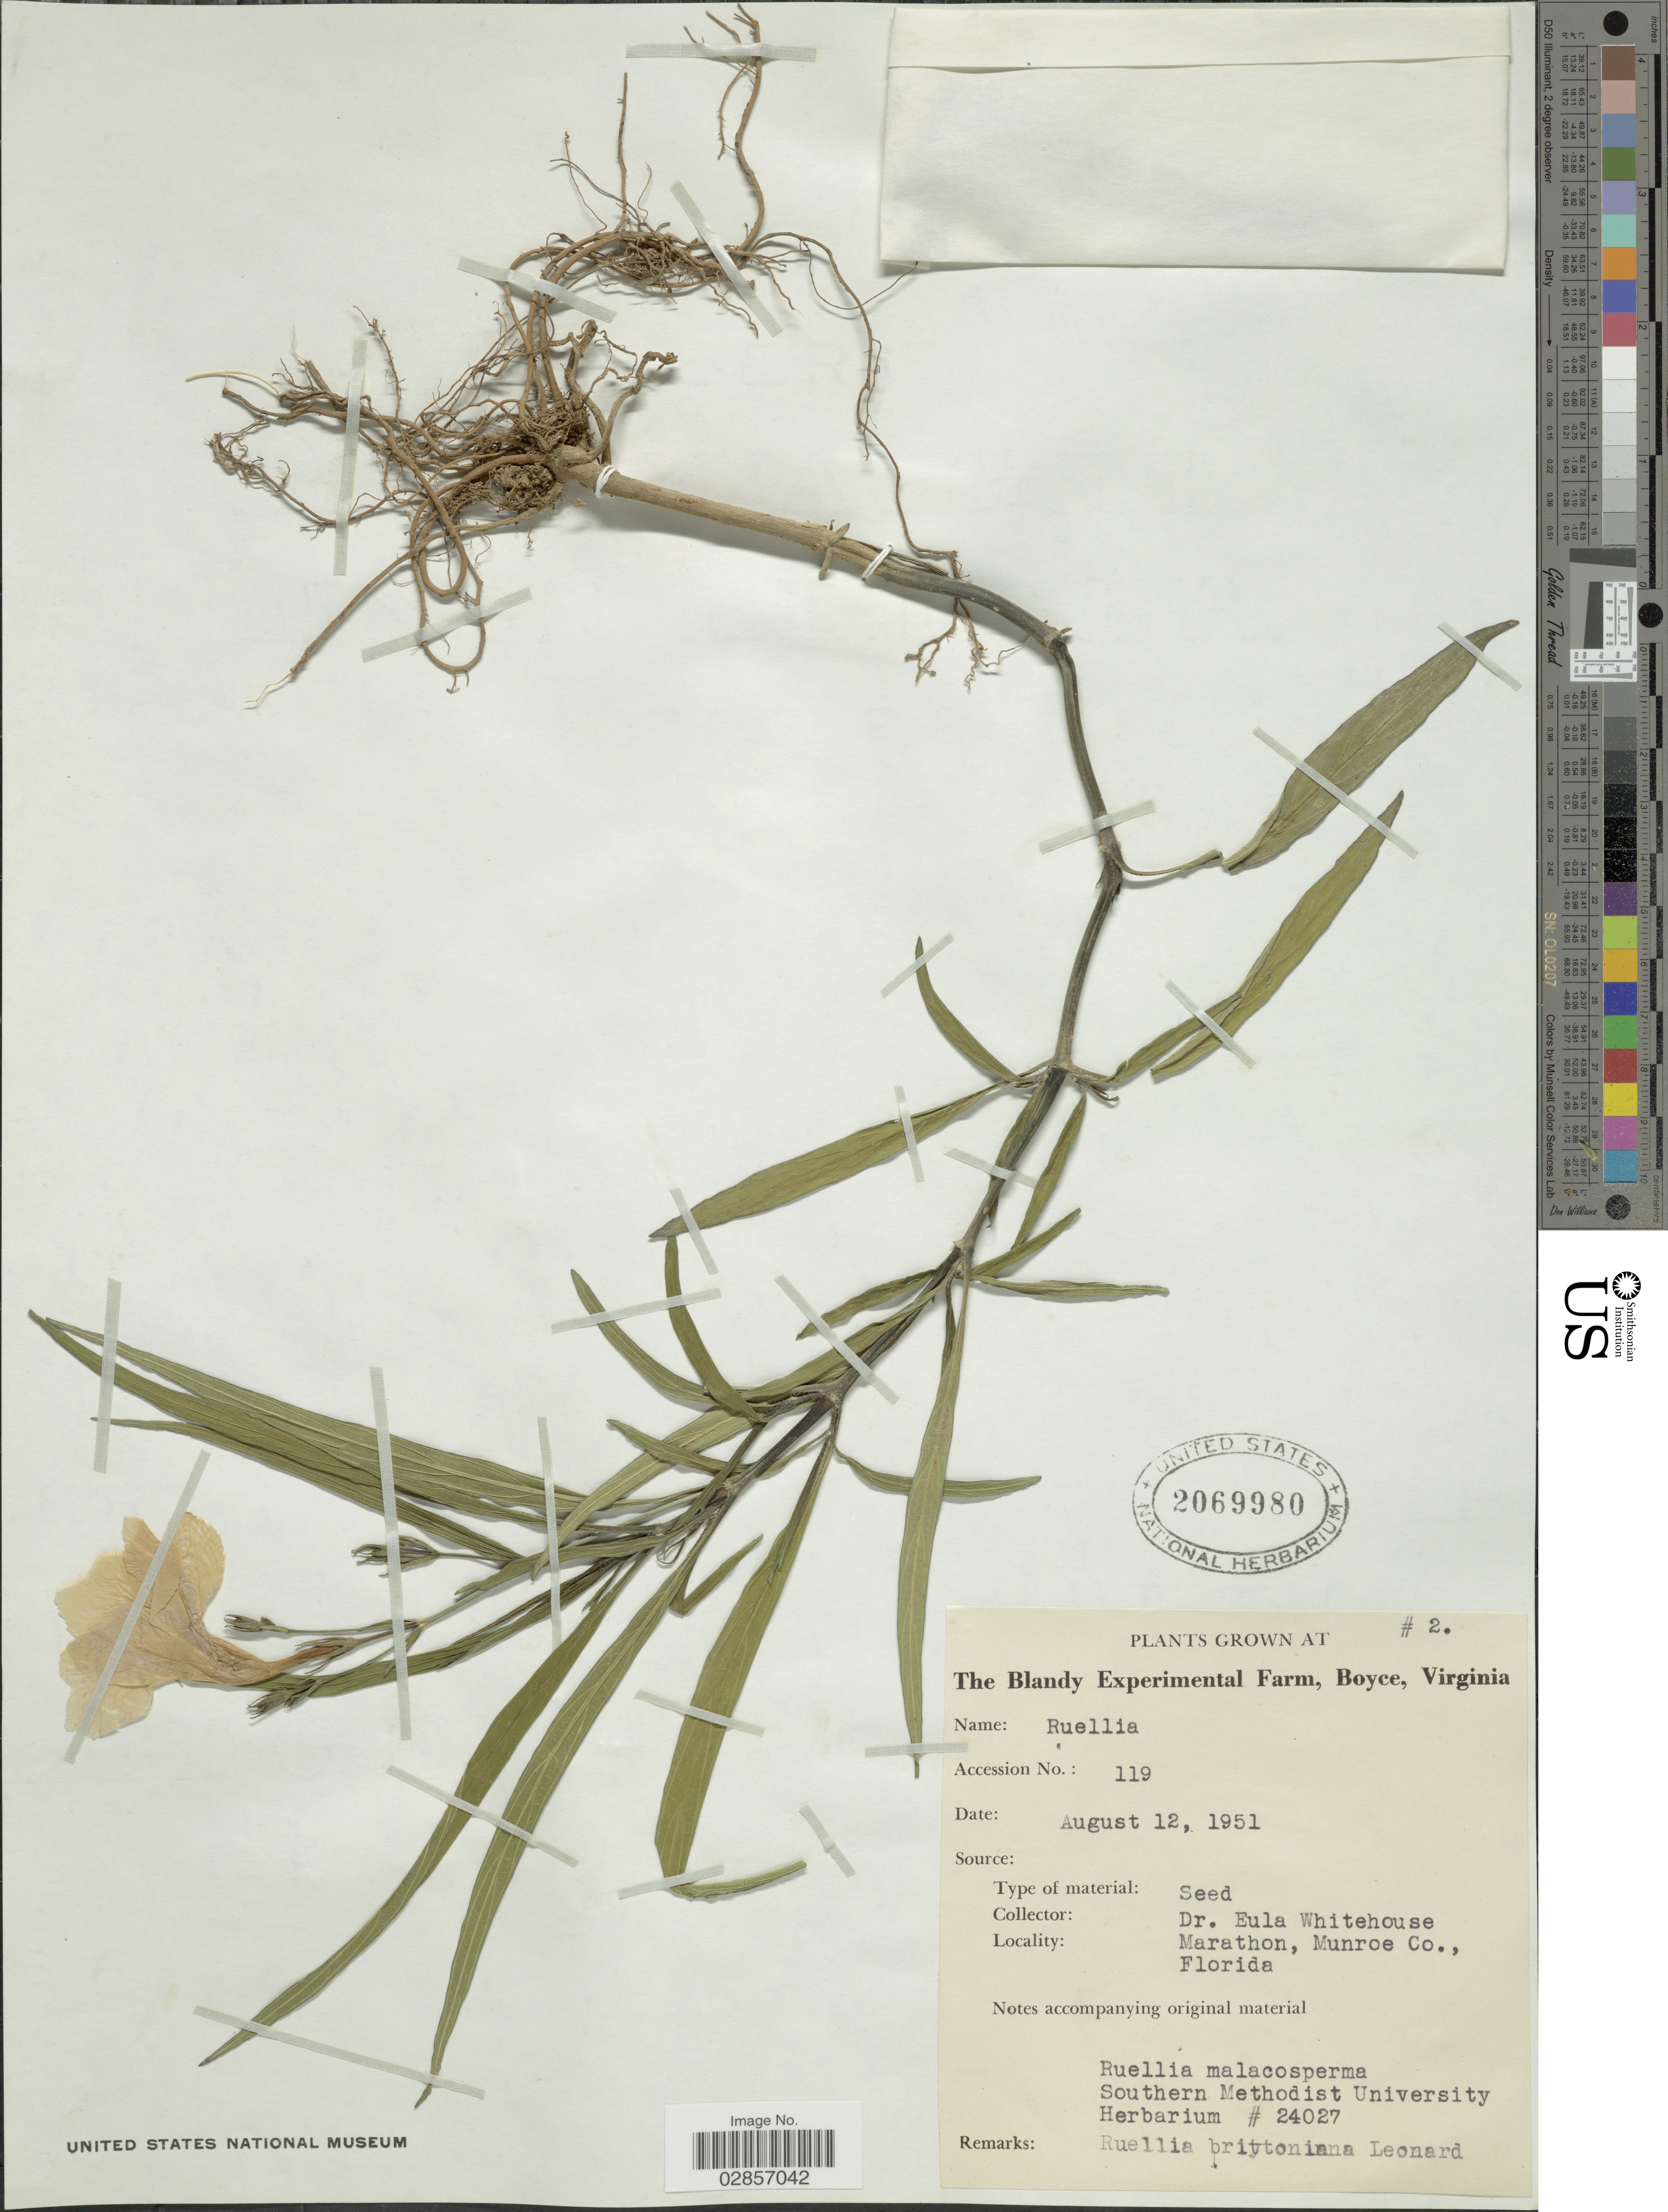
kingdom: Plantae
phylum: Tracheophyta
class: Magnoliopsida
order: Lamiales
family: Acanthaceae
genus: Ruellia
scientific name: Ruellia coerulea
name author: Morong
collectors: E. Whitehouse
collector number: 2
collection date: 1951-08-12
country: United States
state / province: Virginia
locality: The Blandy Experimental Farm, Boyce, Virginia.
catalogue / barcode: US 2069980